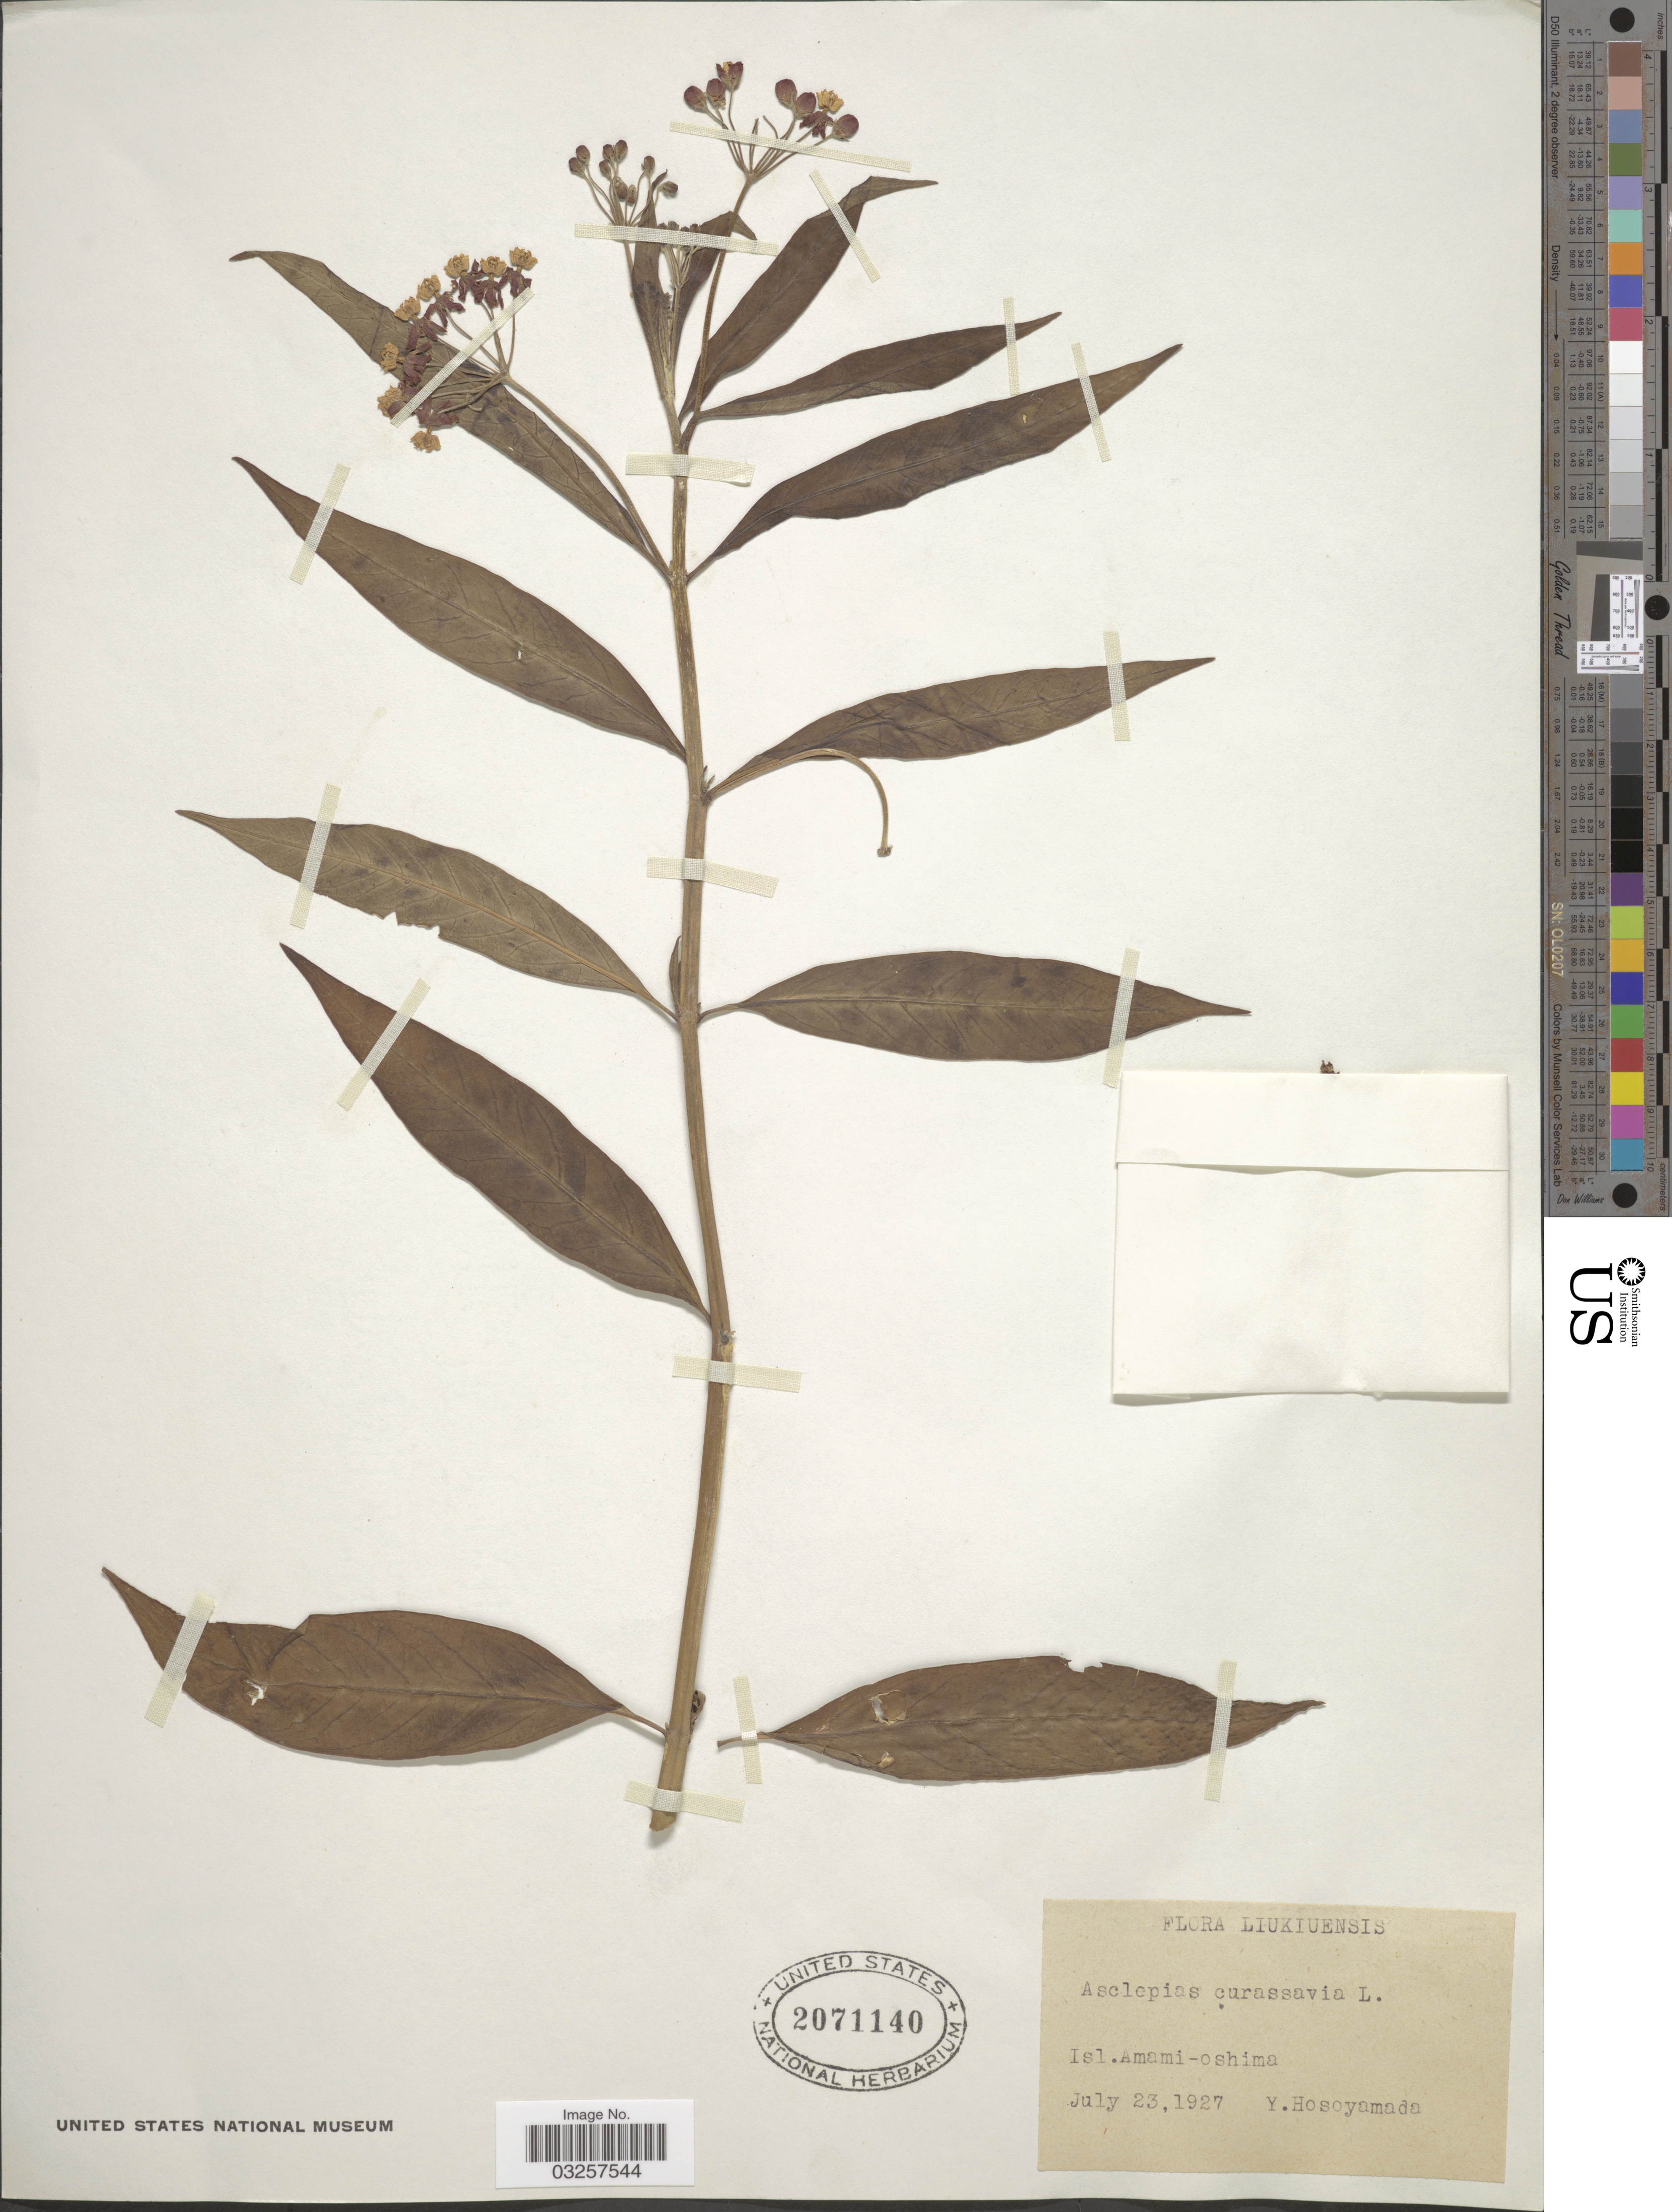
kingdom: Plantae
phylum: Tracheophyta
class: Magnoliopsida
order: Gentianales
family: Apocynaceae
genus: Asclepias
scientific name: Asclepias curassavica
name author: L.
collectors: Y. Hosoyamada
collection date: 1927-07-23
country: Japan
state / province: Okinawa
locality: Liukiuensis. Isl. Amami-oshima.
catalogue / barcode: US 2071140